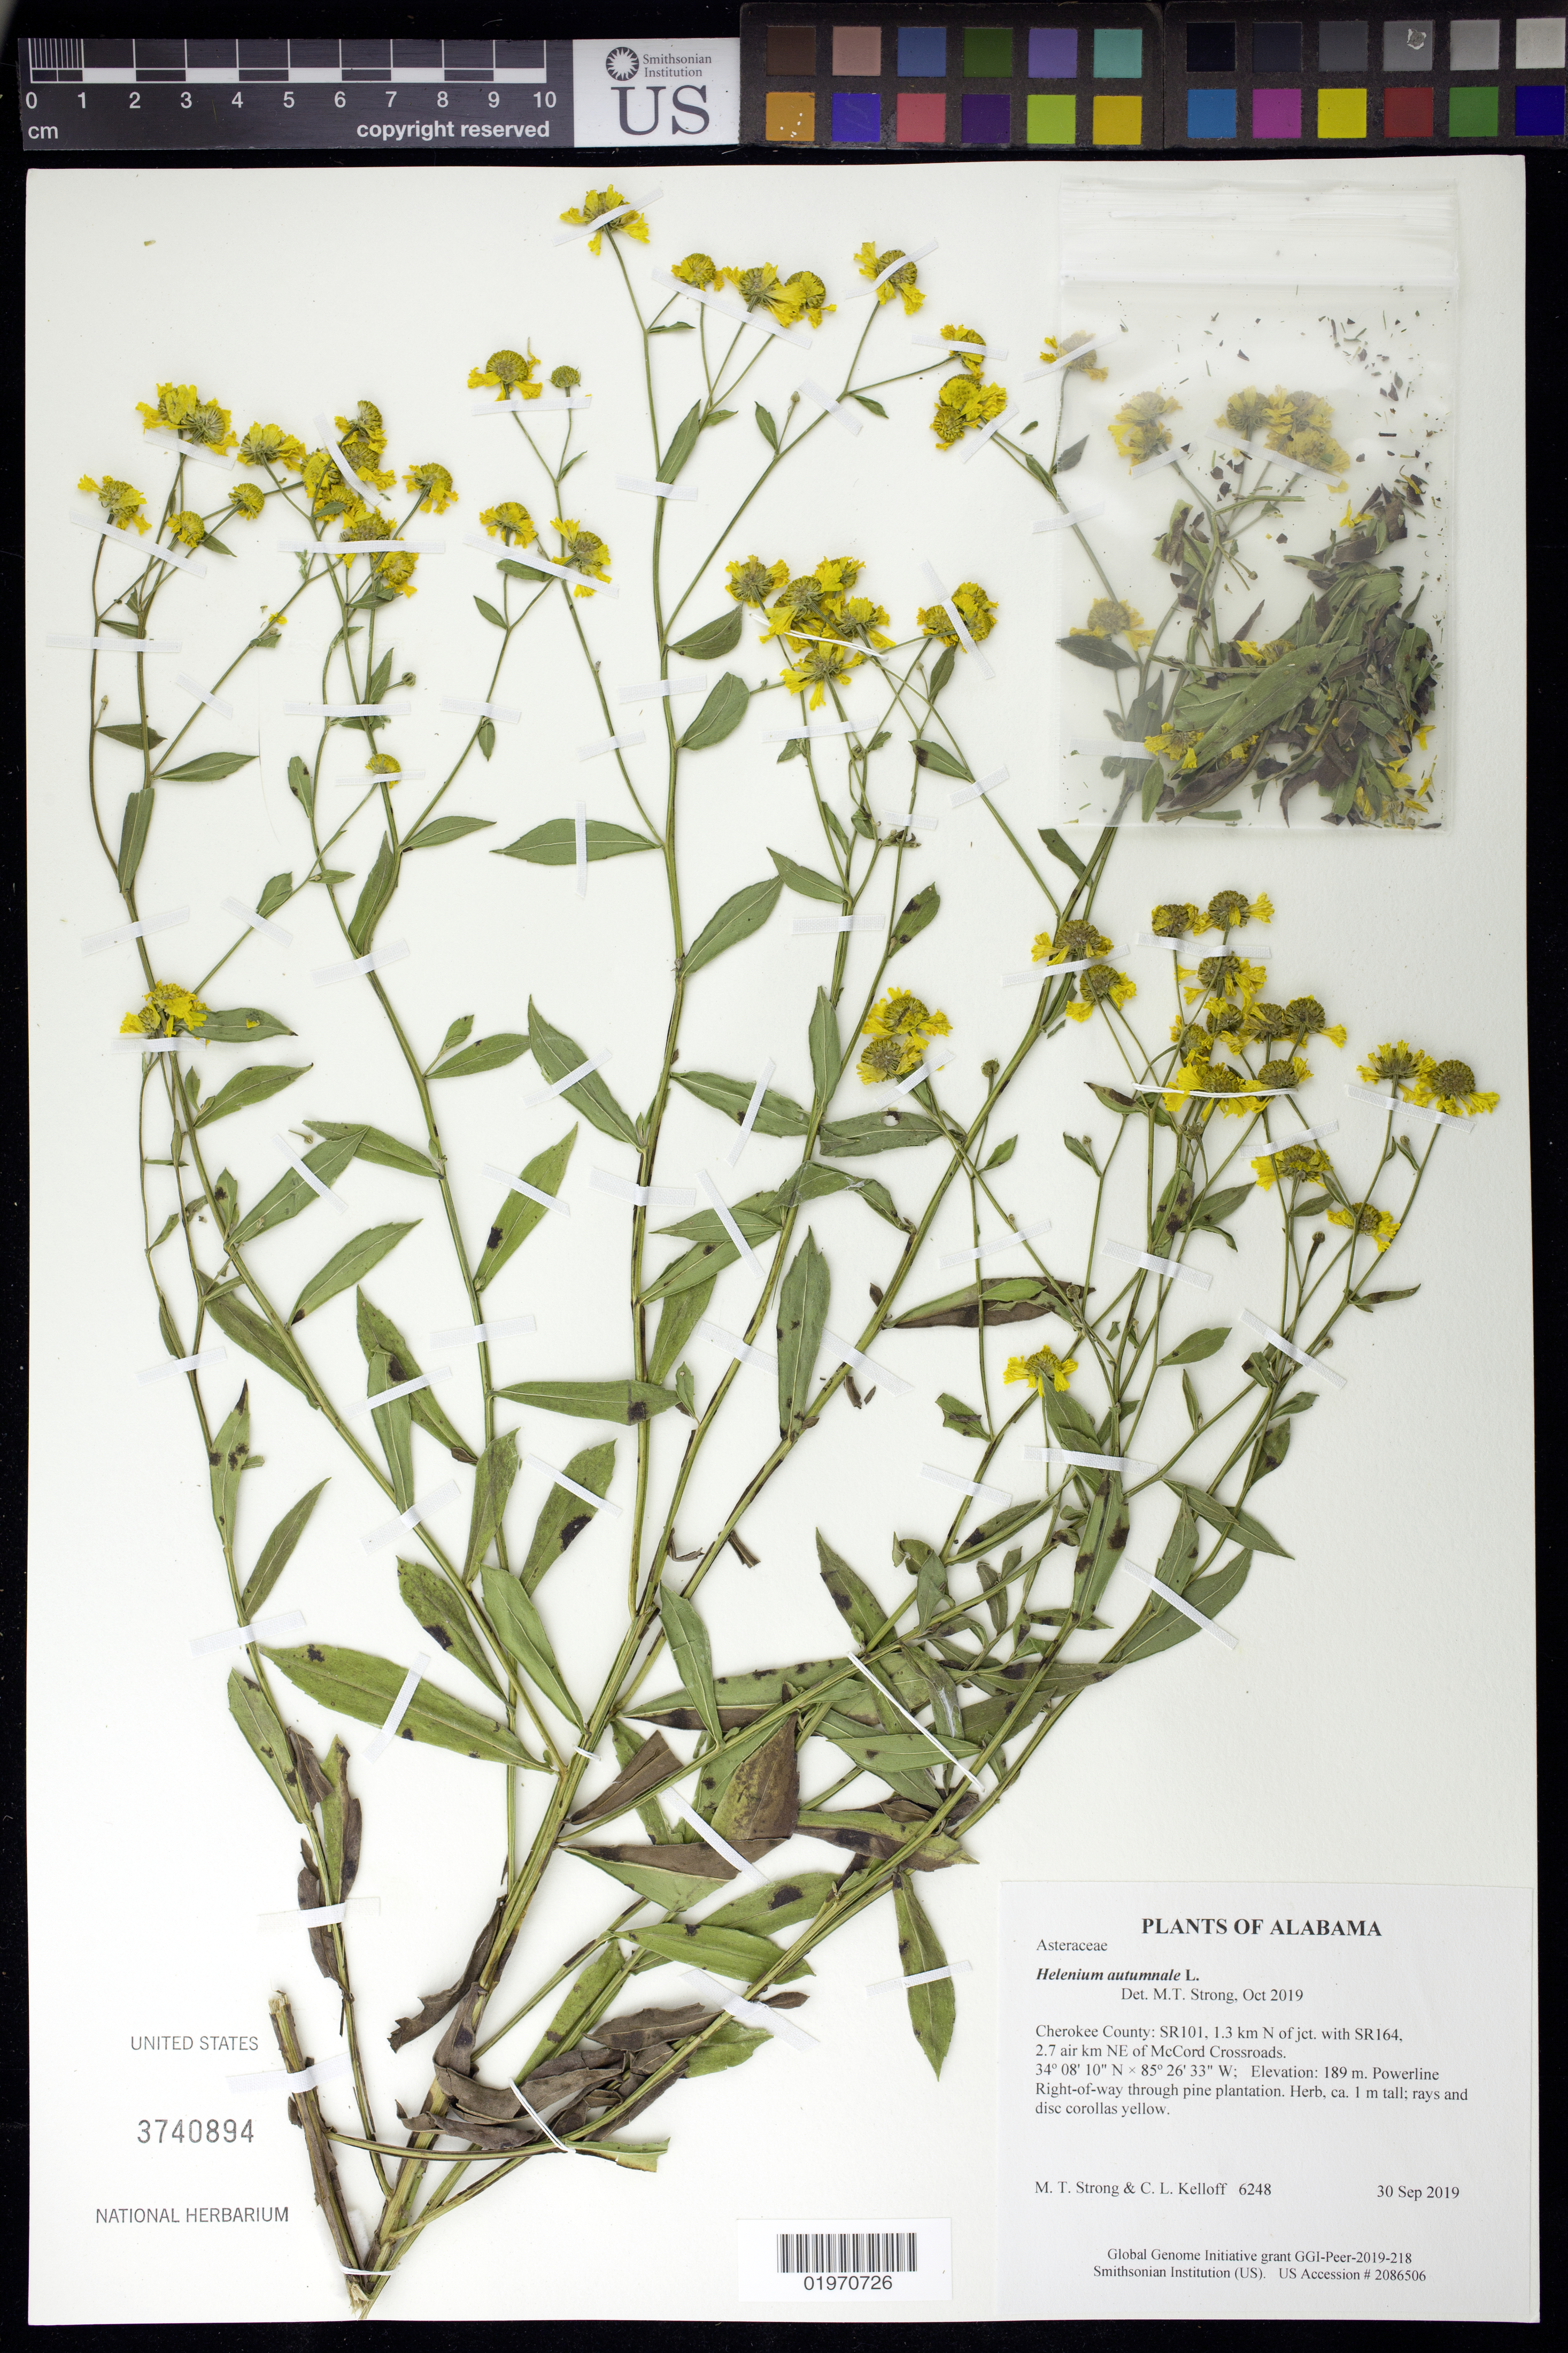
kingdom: Plantae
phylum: Tracheophyta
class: Magnoliopsida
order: Asterales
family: Asteraceae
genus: Helenium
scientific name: Helenium autumnale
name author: L.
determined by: Strong, Mark T., (BOT), Smithsonian Institution - National Museum of Natural History (UNITED STATES)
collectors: M. T. Strong & C. L. Kelloff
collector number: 6248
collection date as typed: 30 Sep 2019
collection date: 2019-09-30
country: United States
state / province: Alabama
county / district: Cherokee County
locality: SR101, 1.3 km N of jct. with SR164, 2.7 air km NE of McCord Crossroads.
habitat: Powerline Right-of-way through pine plantation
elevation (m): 189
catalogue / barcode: US 3740894